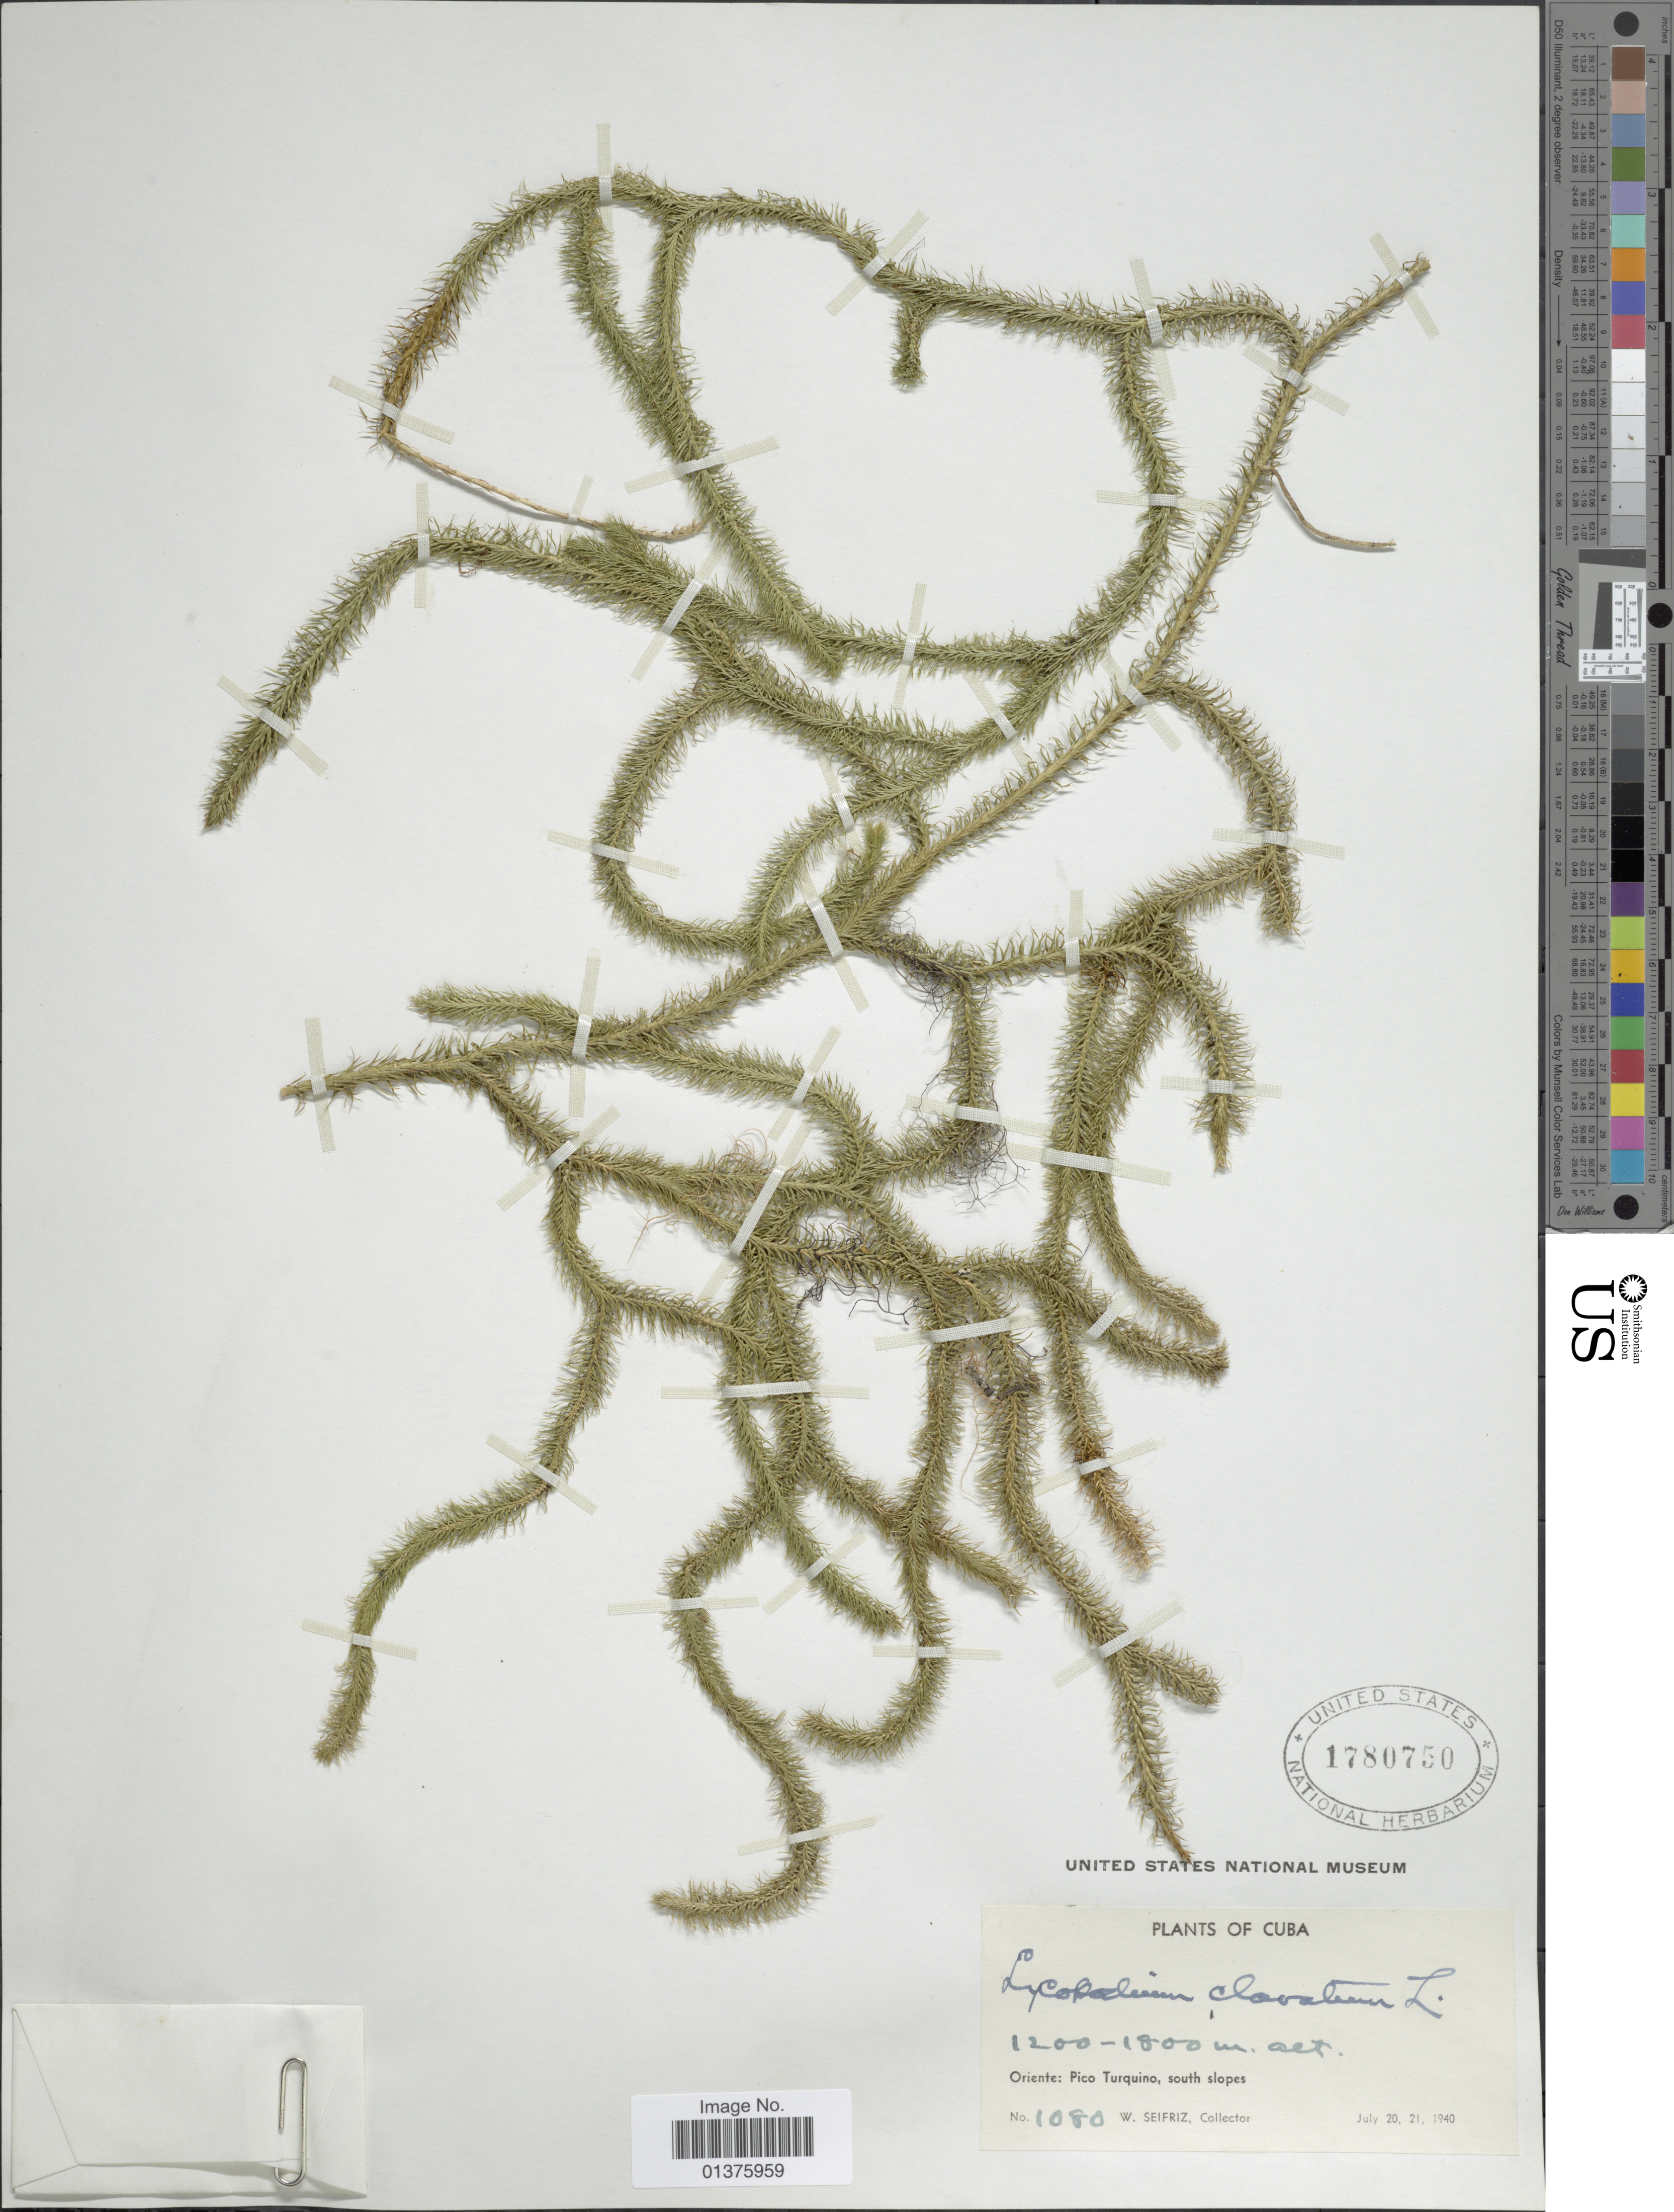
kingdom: Plantae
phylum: Tracheophyta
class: Lycopodiopsida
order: Lycopodiales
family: Lycopodiaceae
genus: Lycopodium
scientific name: Lycopodium clavatum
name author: L.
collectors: W. Seifriz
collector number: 1080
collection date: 1940-07-20/1940-07-21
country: Cuba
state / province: Oriente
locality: Pico: Turquino, south slopes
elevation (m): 1200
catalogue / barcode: US 1780750